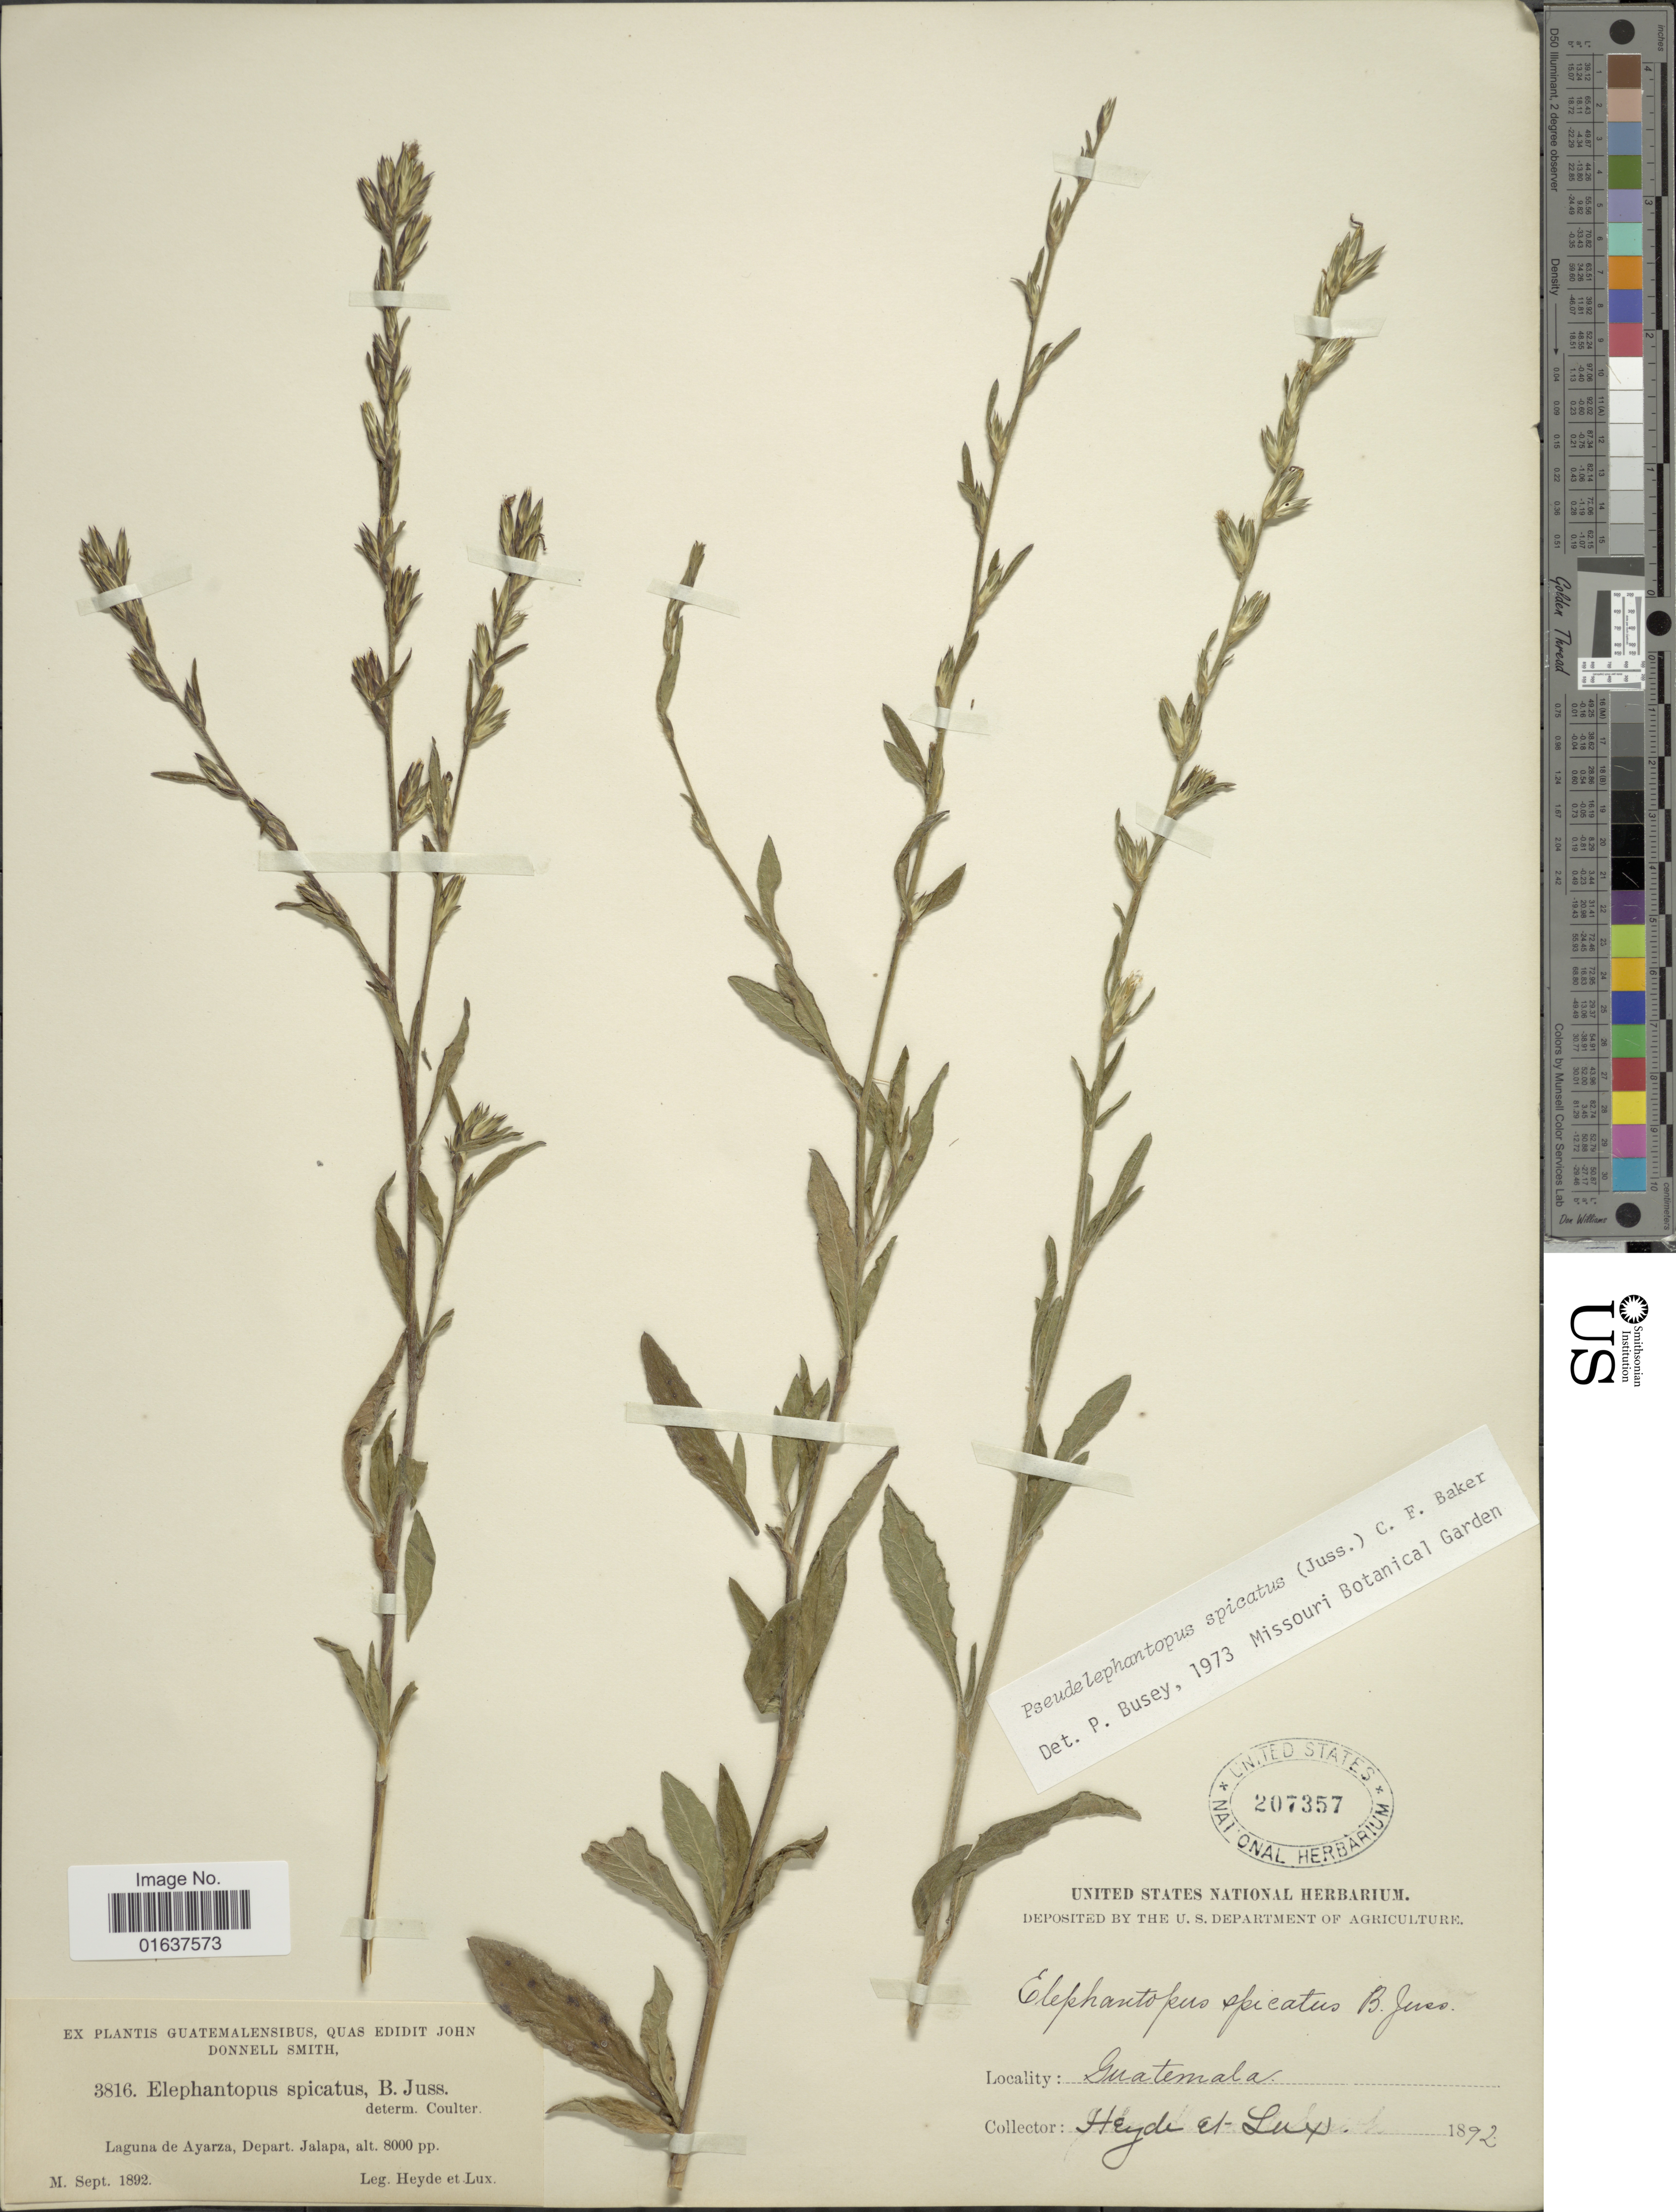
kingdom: Plantae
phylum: Tracheophyta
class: Magnoliopsida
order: Asterales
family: Asteraceae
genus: Pseudelephantopus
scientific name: Pseudelephantopus spicatus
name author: (Juss. ex Aubl.) C.F. Baker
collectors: Heyde & Lux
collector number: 3816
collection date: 1892-09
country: Guatemala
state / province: Jalapa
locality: Laguna de Ayarza, Depart, Jalapa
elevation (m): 2438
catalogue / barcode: US 207357